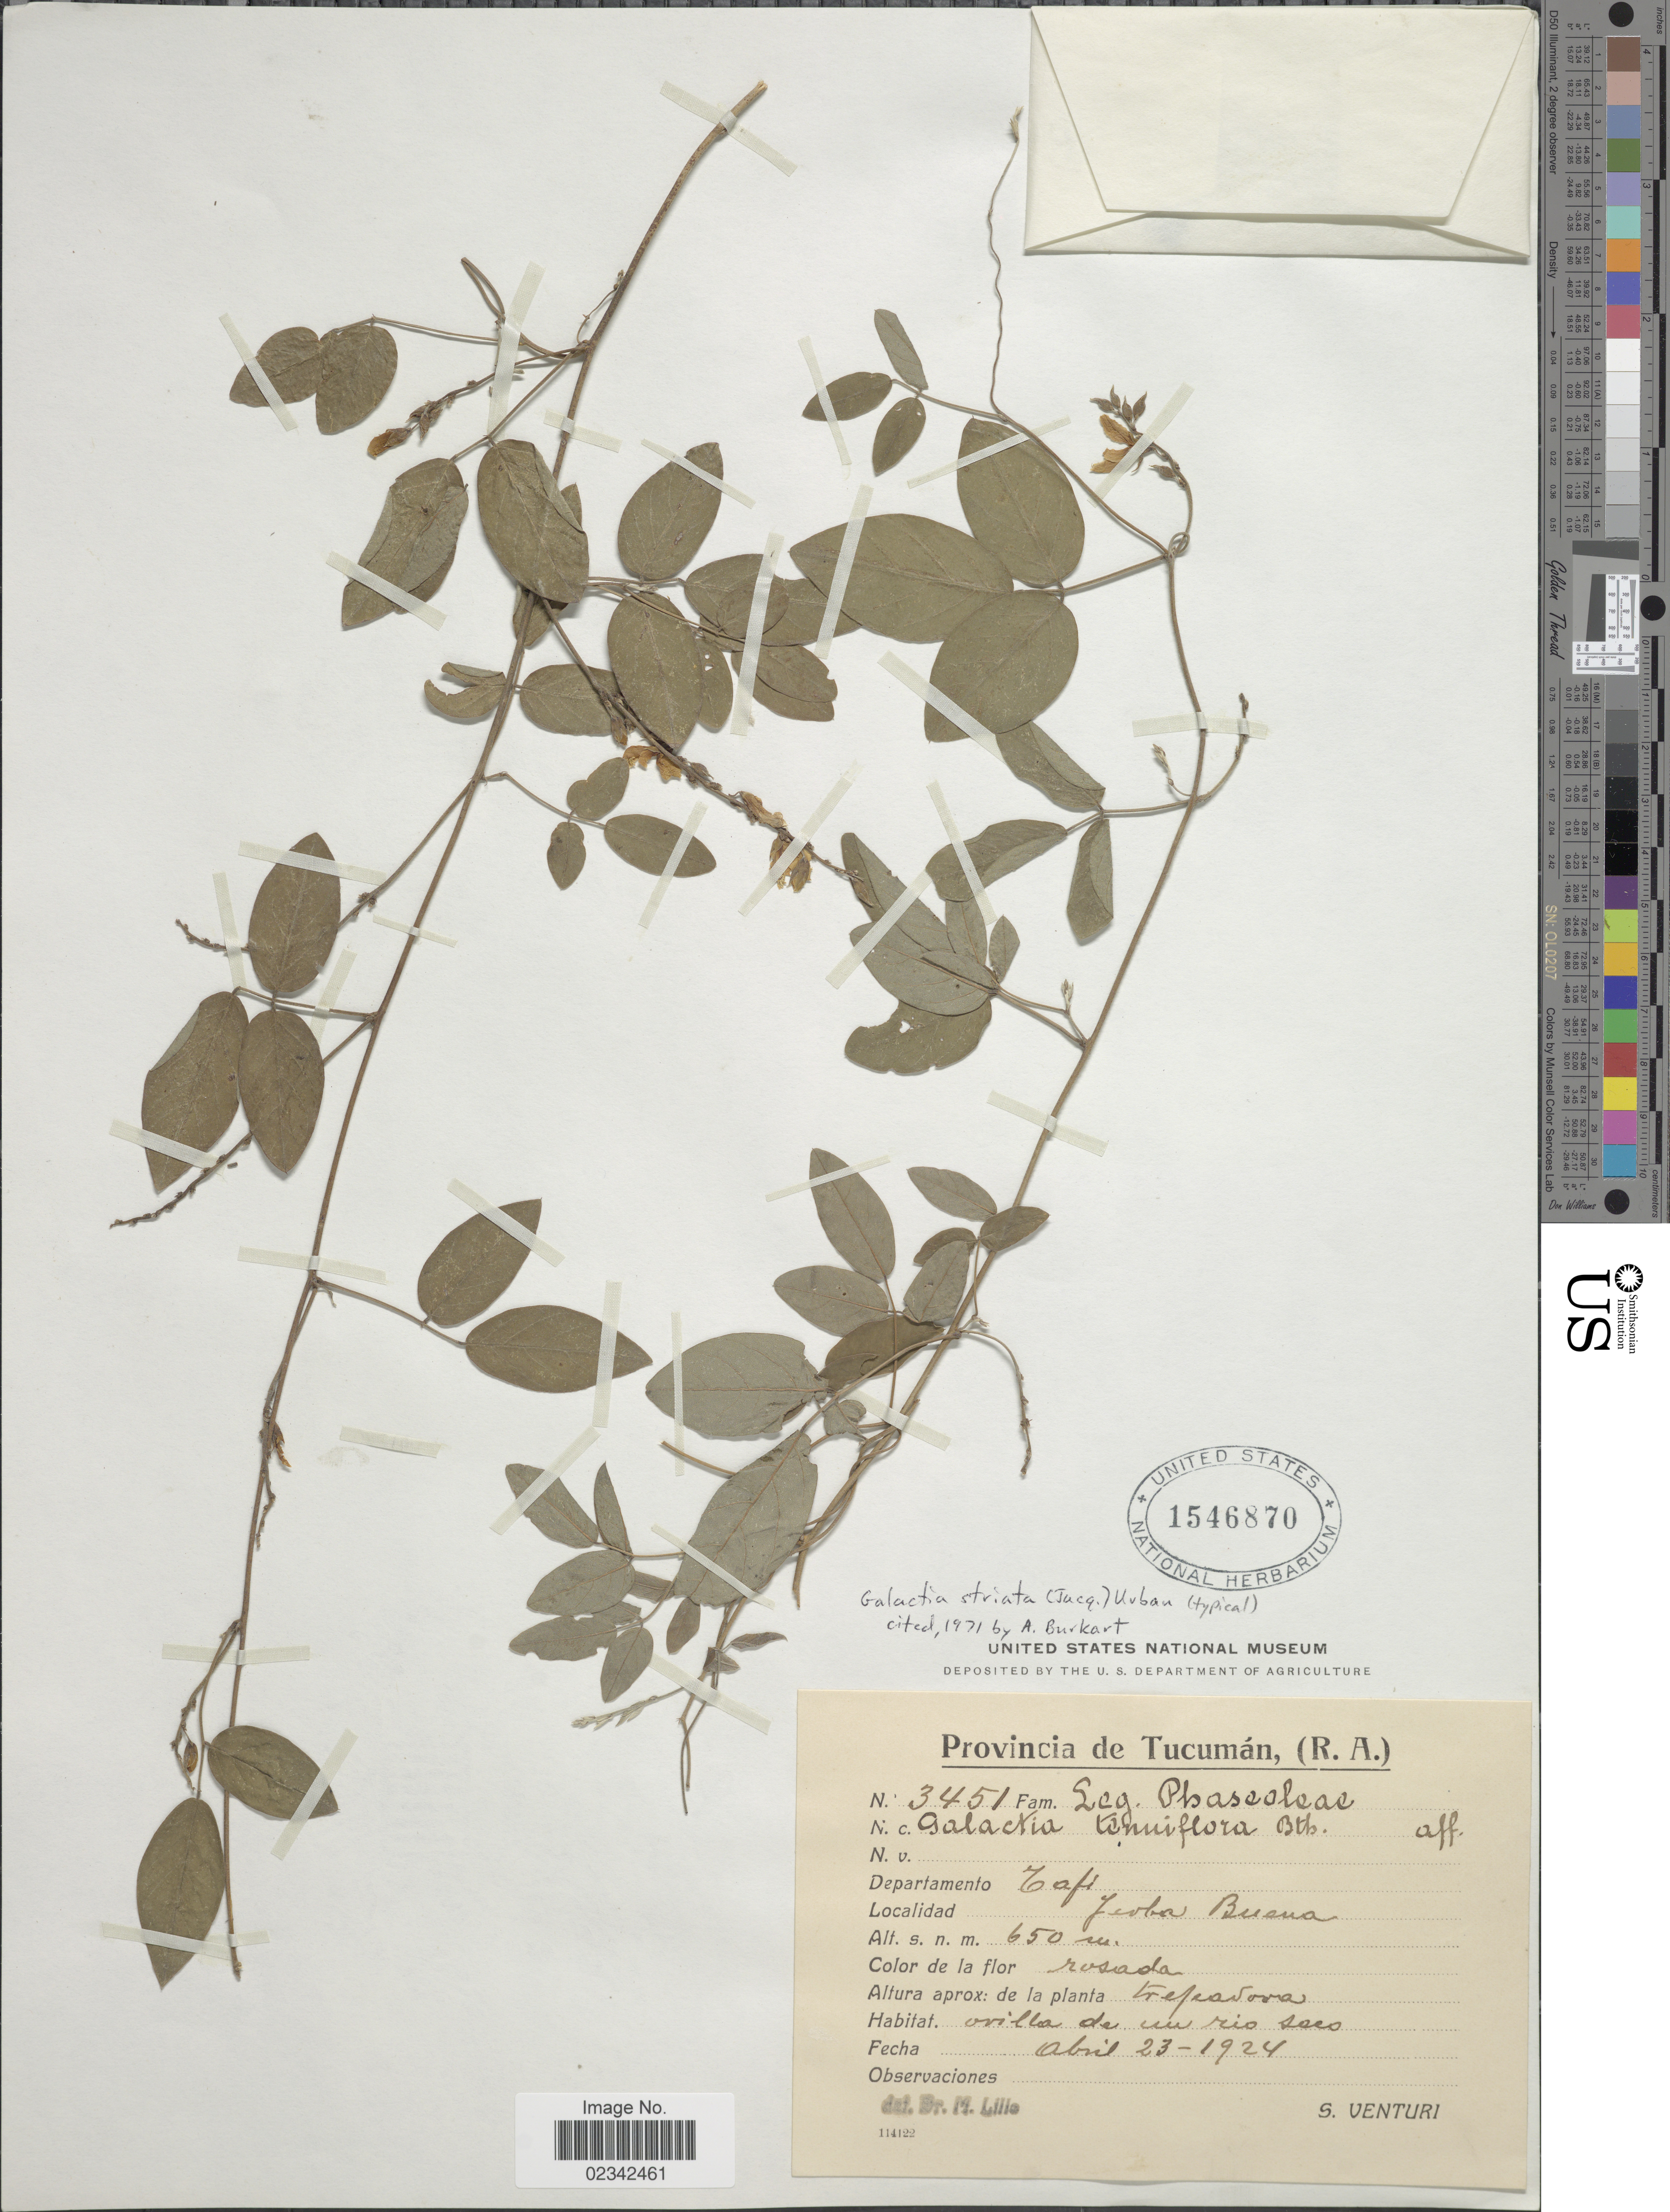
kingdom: Plantae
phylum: Tracheophyta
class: Magnoliopsida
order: Fabales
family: Fabaceae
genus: Galactia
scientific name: Galactia striata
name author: (Jacq.) Urb.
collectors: S. Venturi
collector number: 3451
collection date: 1924-04-23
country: Argentina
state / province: Tucuman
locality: Departamento Tafi, Yerba Buena.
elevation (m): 650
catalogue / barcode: US 1546870